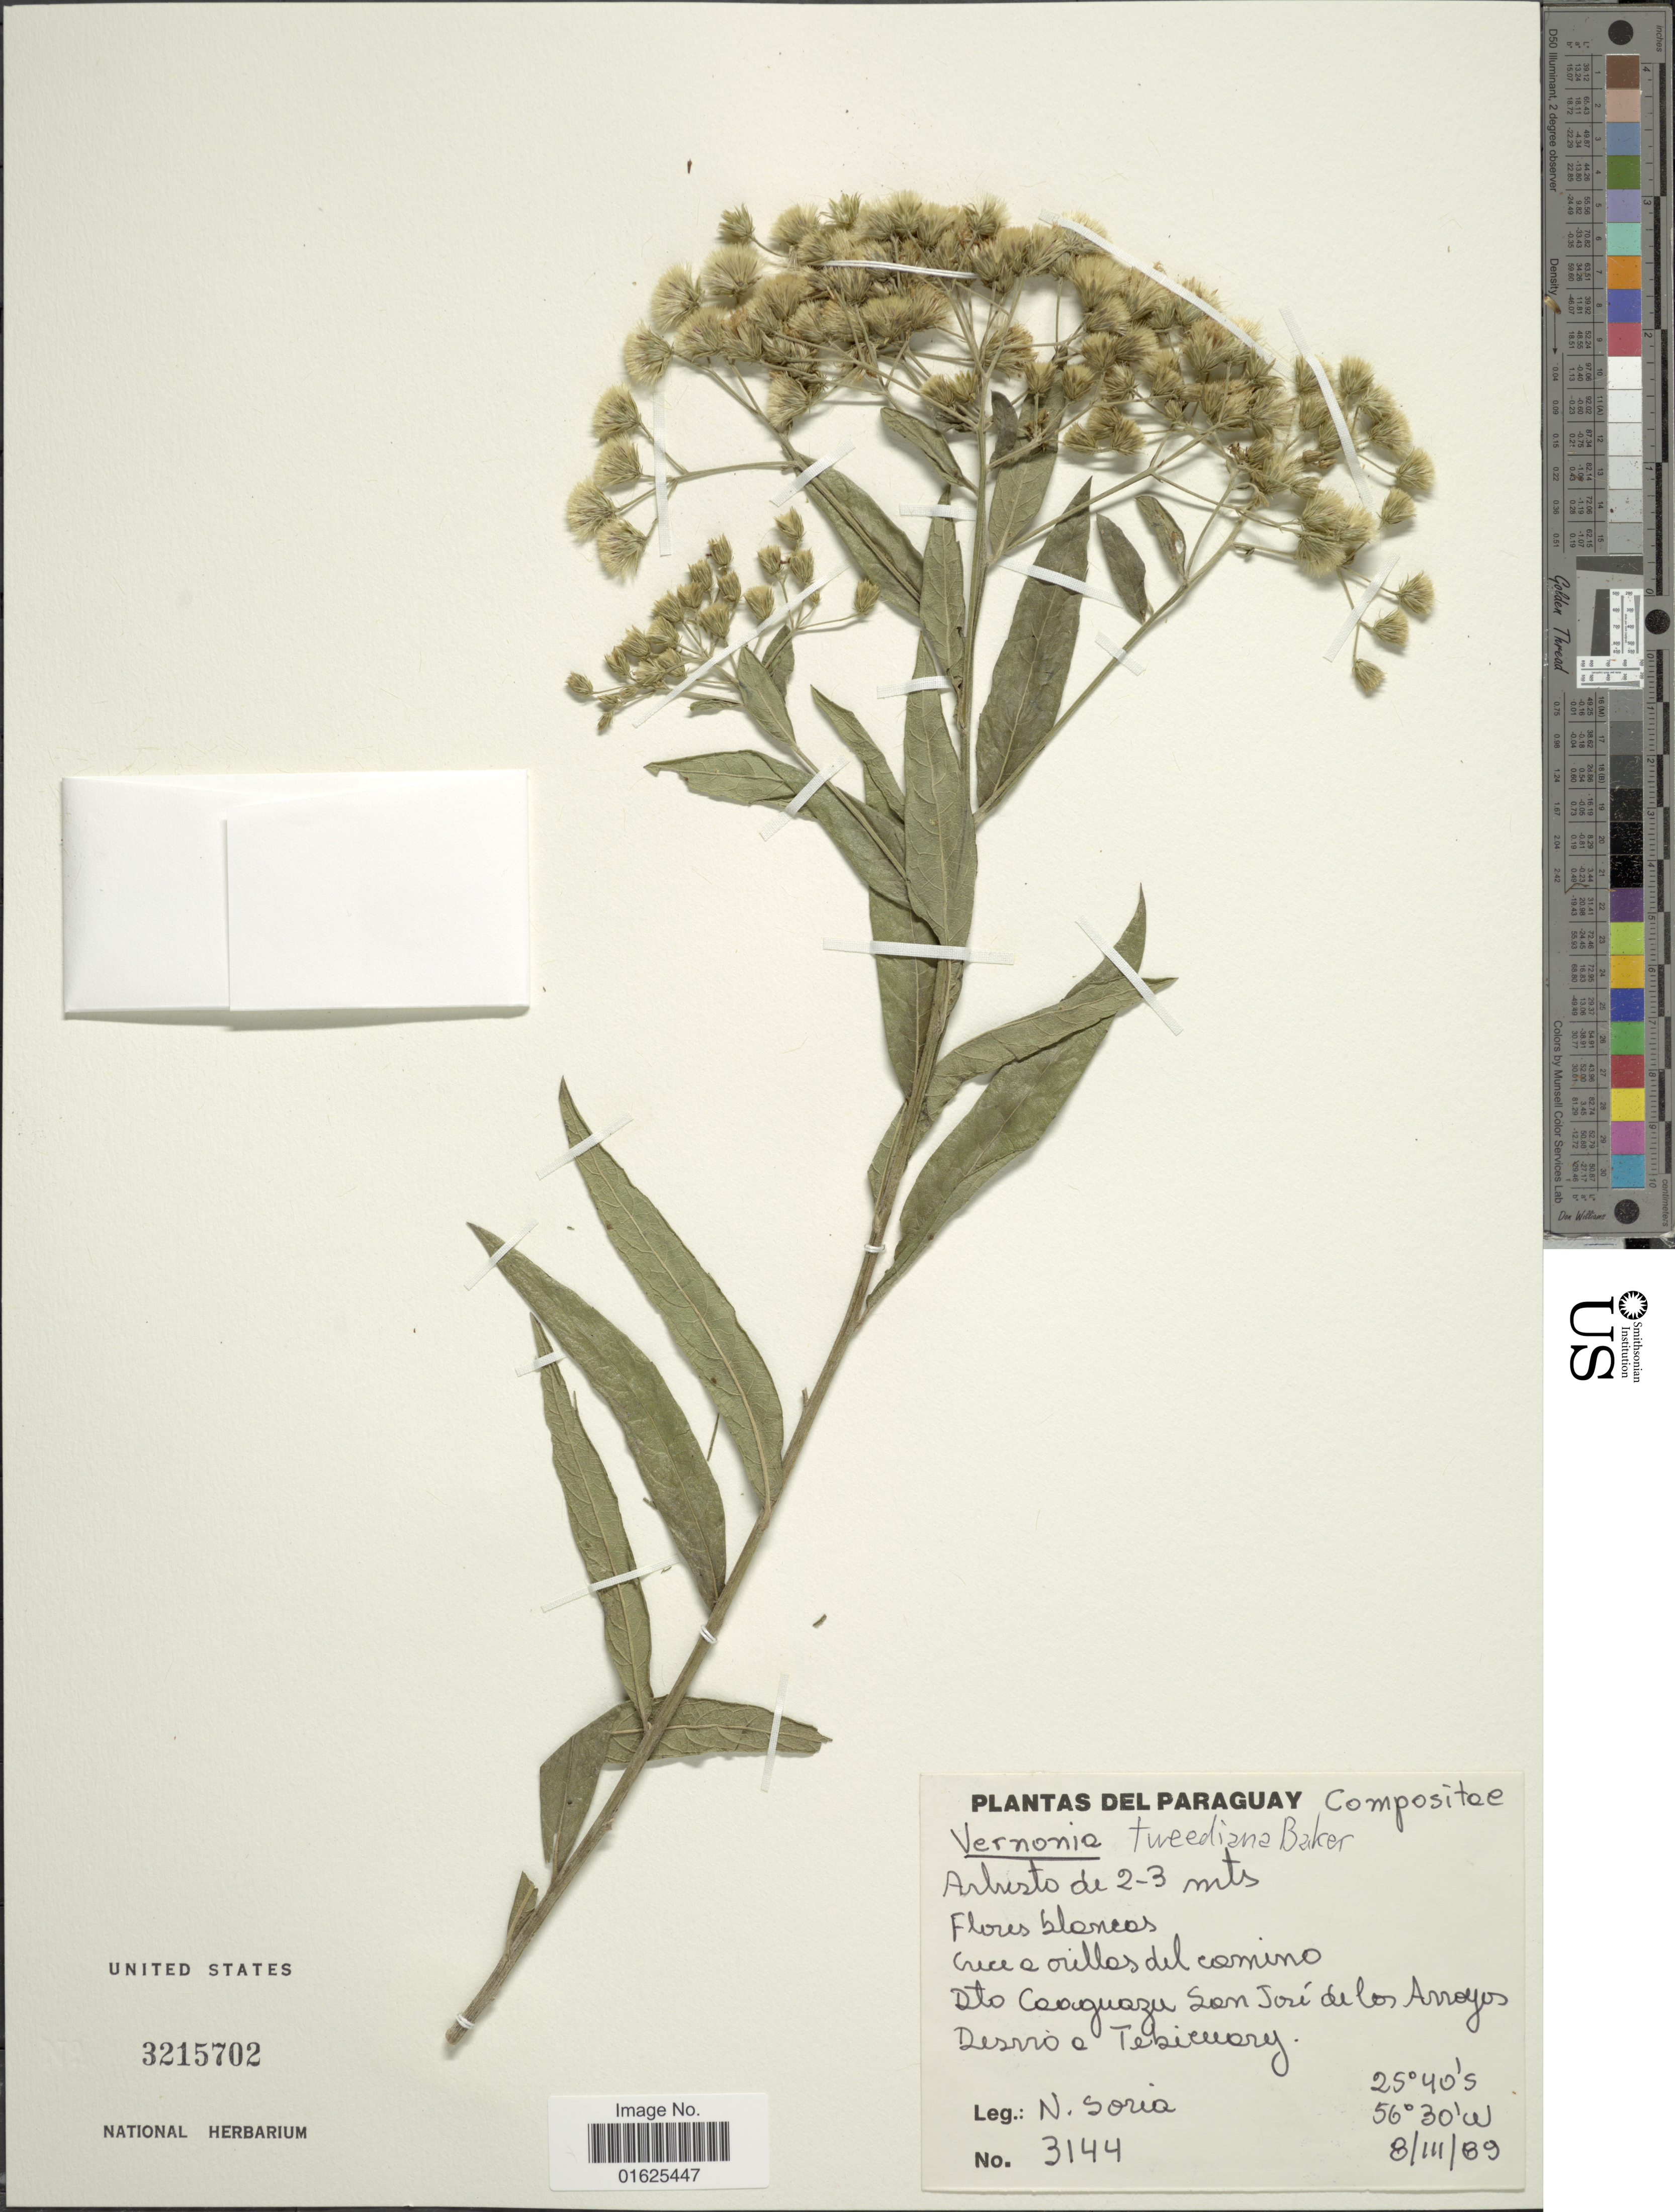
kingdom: Plantae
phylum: Tracheophyta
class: Magnoliopsida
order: Asterales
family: Asteraceae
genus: Vernonanthura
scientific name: Vernonanthura tweedieana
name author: (Baker) H. Rob.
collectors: N. Soria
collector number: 3144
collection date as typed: Transcribed d/m/y: 8/3/89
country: Paraguay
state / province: Caaguazu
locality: Dto Caaguazu San José de los Arroyos. Desio a Tebicuery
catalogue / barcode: US 3215702